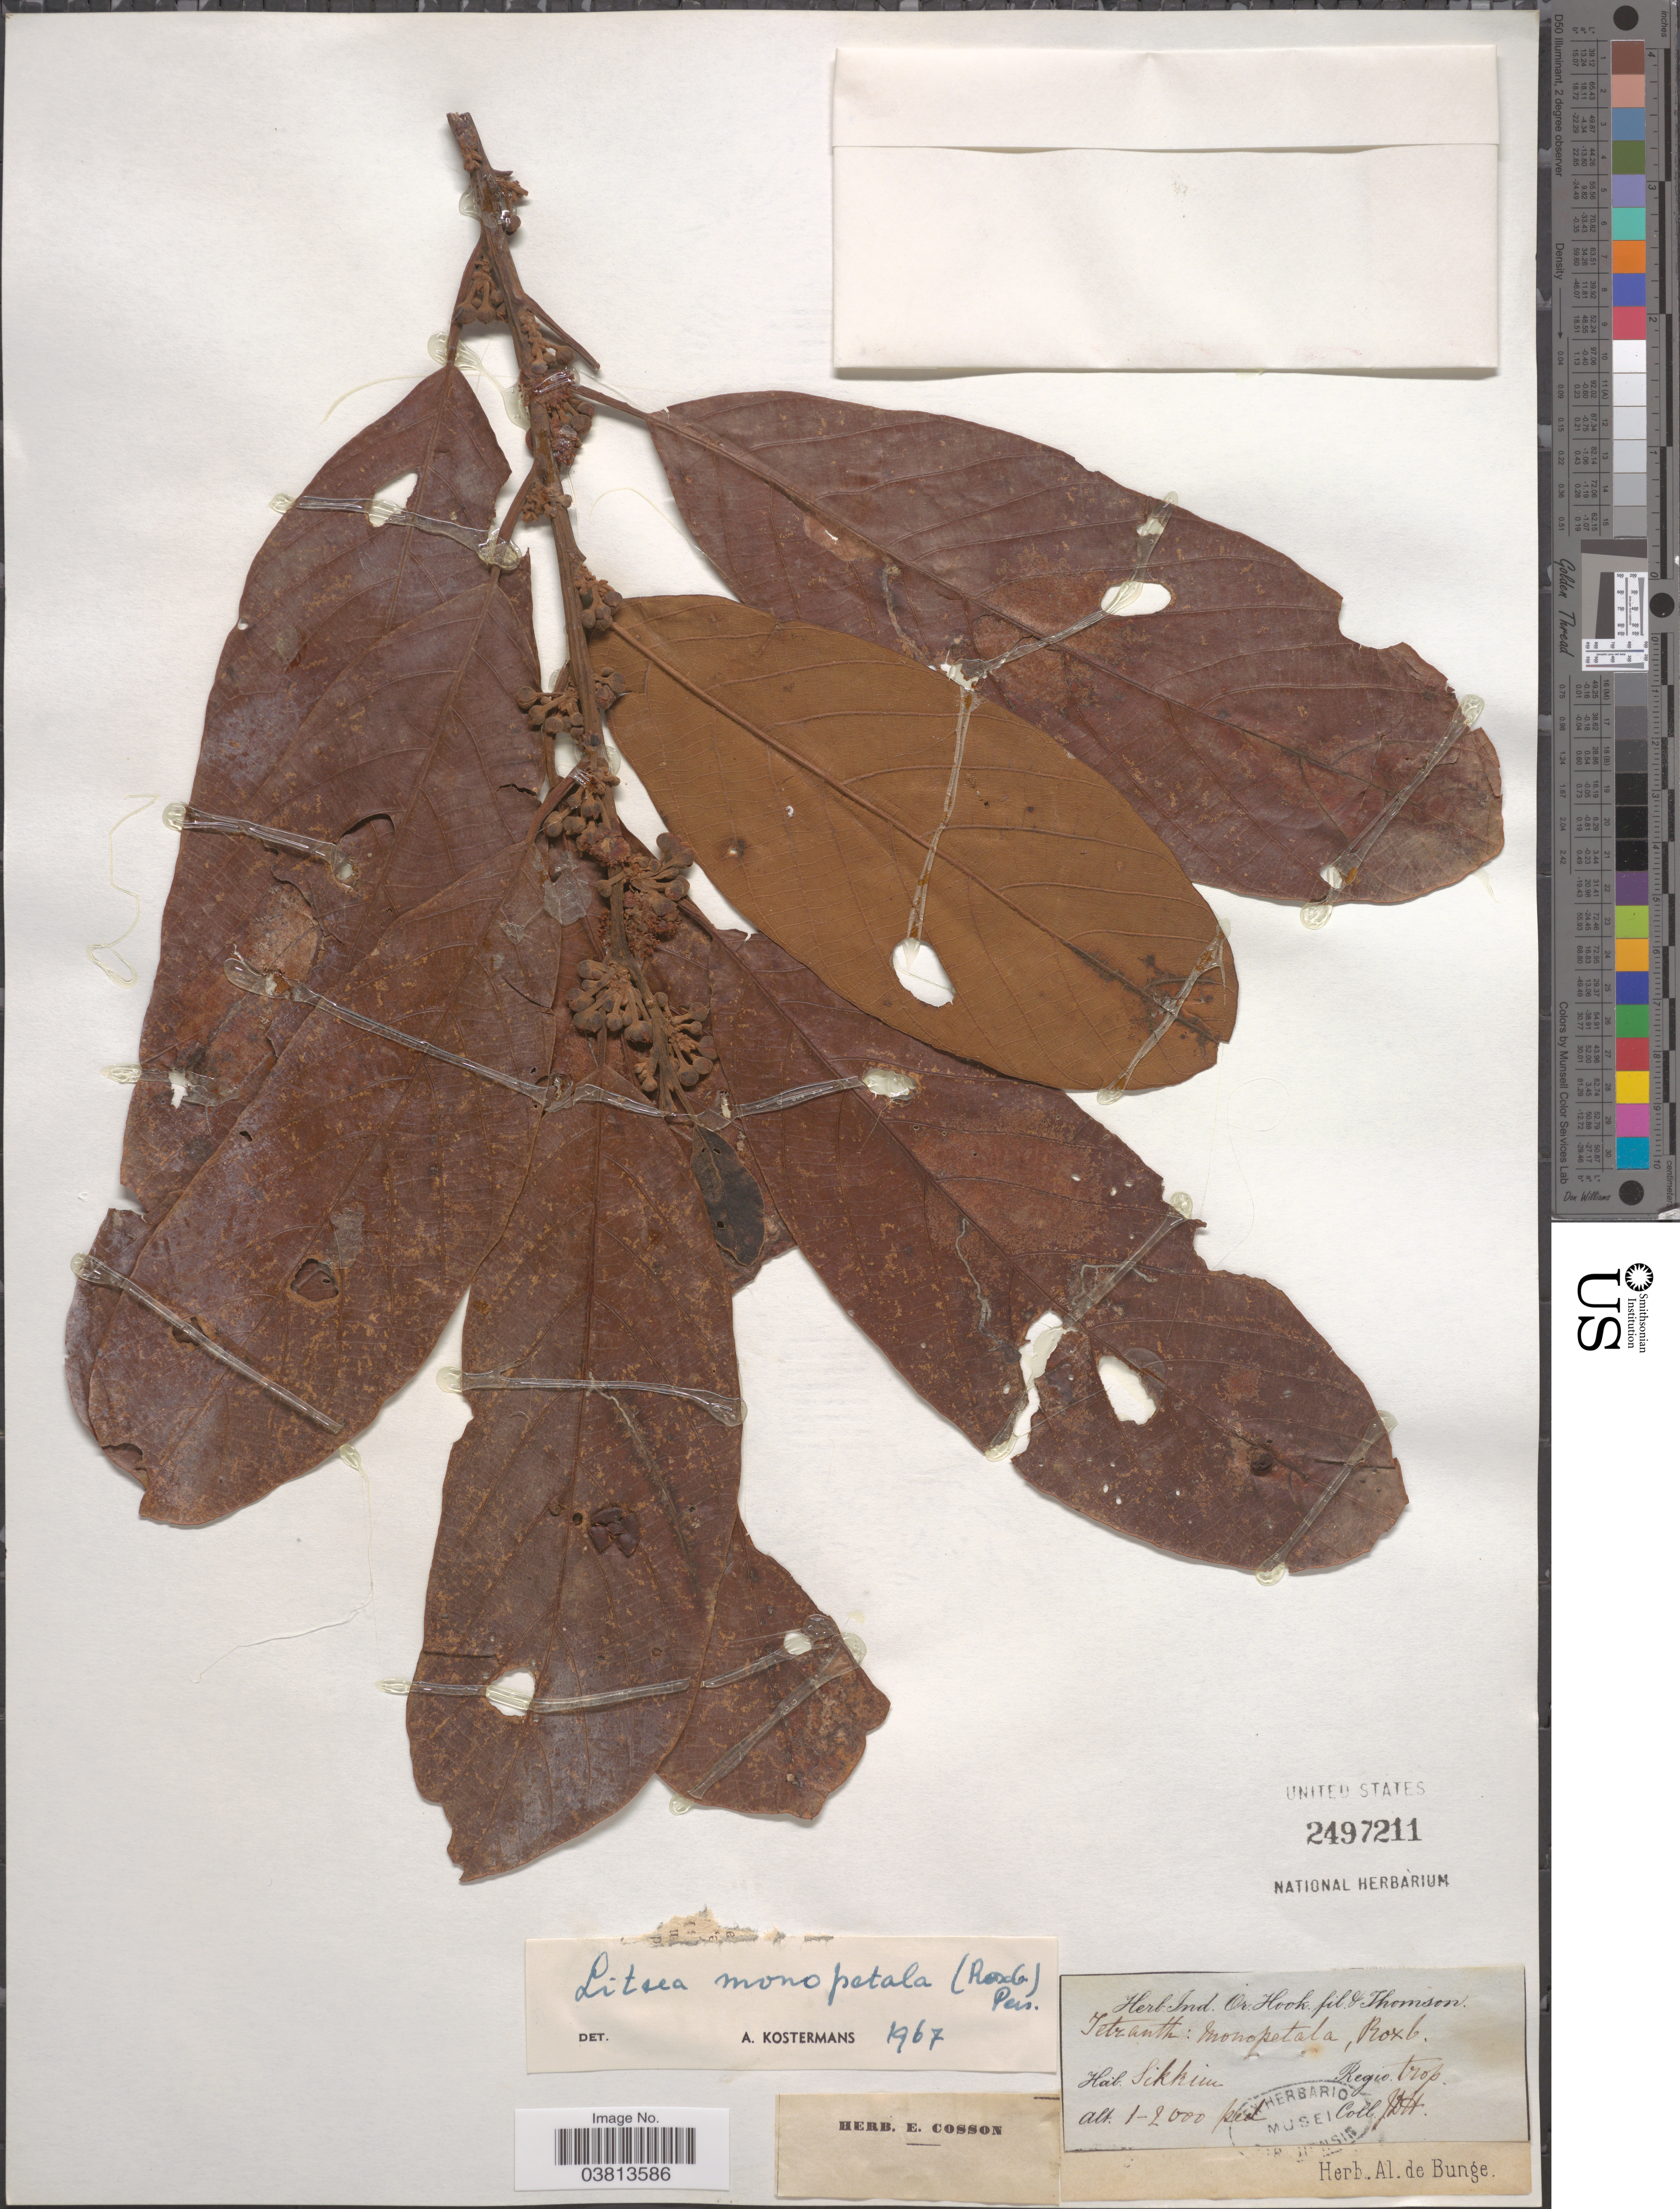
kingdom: Plantae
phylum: Tracheophyta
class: Magnoliopsida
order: Laurales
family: Lauraceae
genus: Litsea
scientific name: Litsea monopetala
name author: (Roxb.) Pers.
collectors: J. D. Hooker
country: India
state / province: Sikkim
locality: Regio trop.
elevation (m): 305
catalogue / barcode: US 2497211